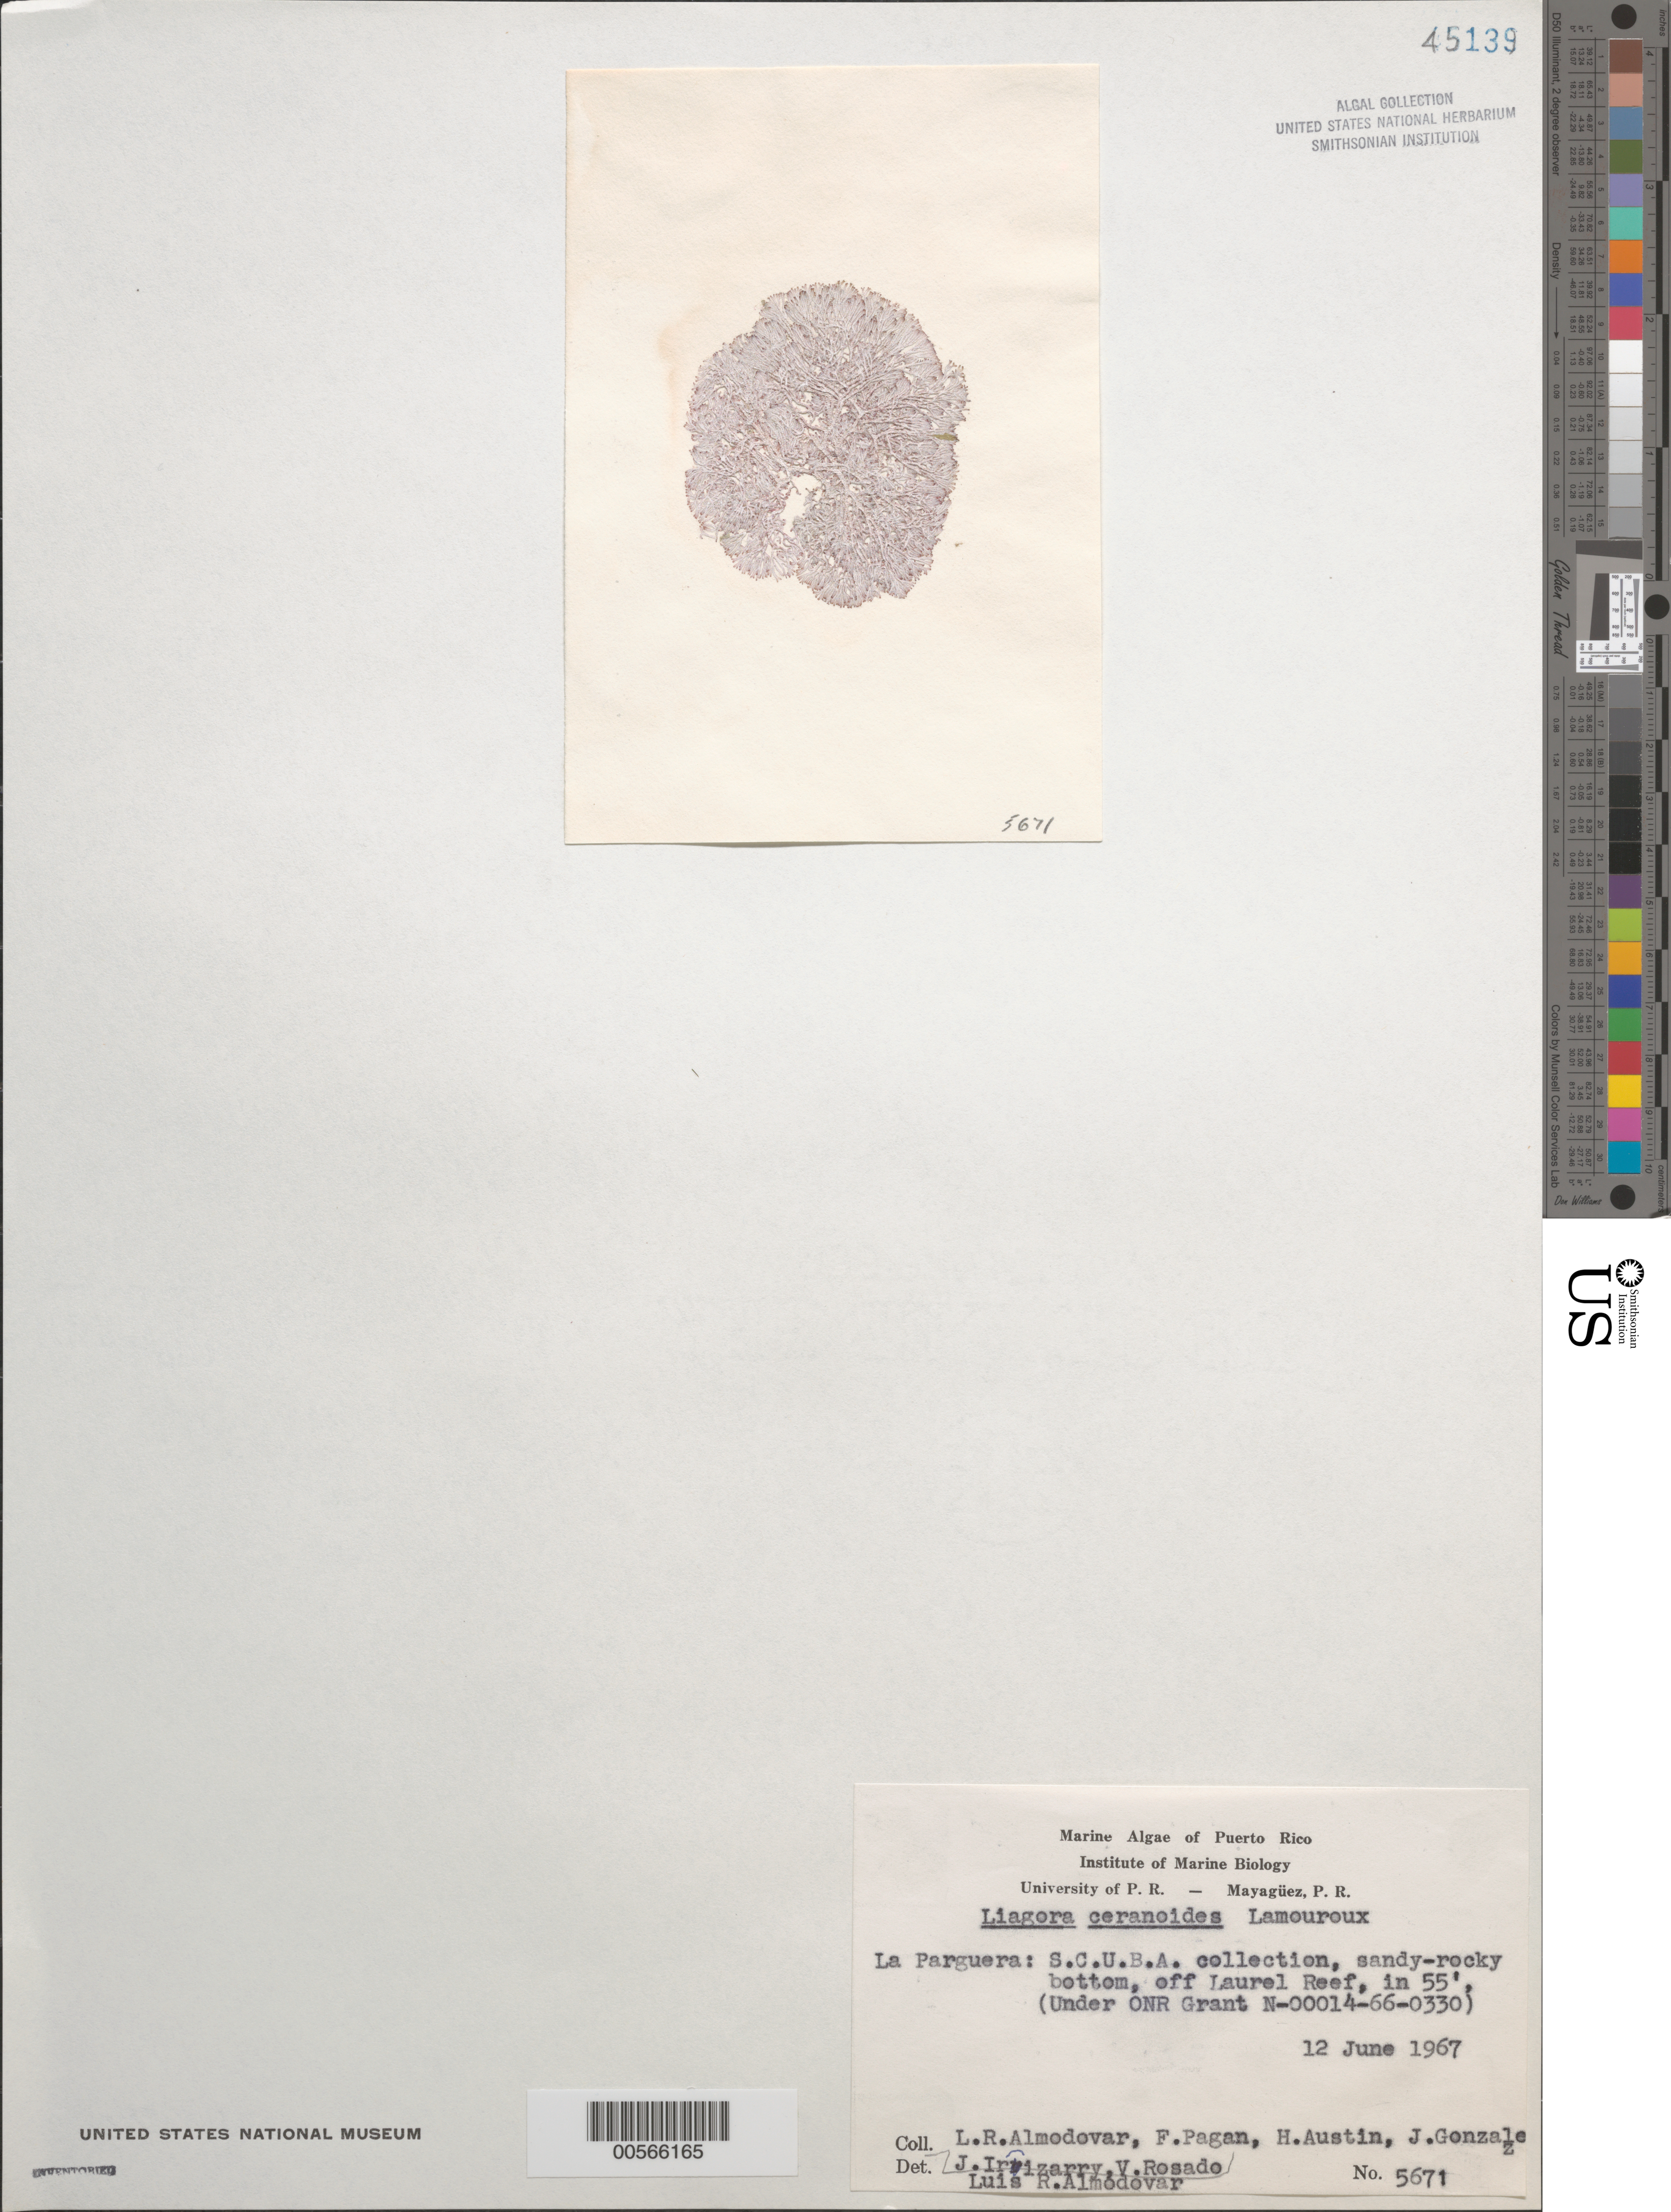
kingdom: Plantae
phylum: Rhodophyta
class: Florideophyceae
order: Nemaliales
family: Liagoraceae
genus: Liagora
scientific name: Liagora ceranoides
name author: J.V.Lamouroux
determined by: Almodovar, L. R.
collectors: L. Almodovar, F. Pagan, H. Austin, J. Gonzalez, J. Irizarry & V. Rosado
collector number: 5671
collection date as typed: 12 Jun 1967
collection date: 1967-06-12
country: Puerto Rico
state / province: Lajas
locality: La Parguera, off Laurel Reef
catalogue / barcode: US 45139